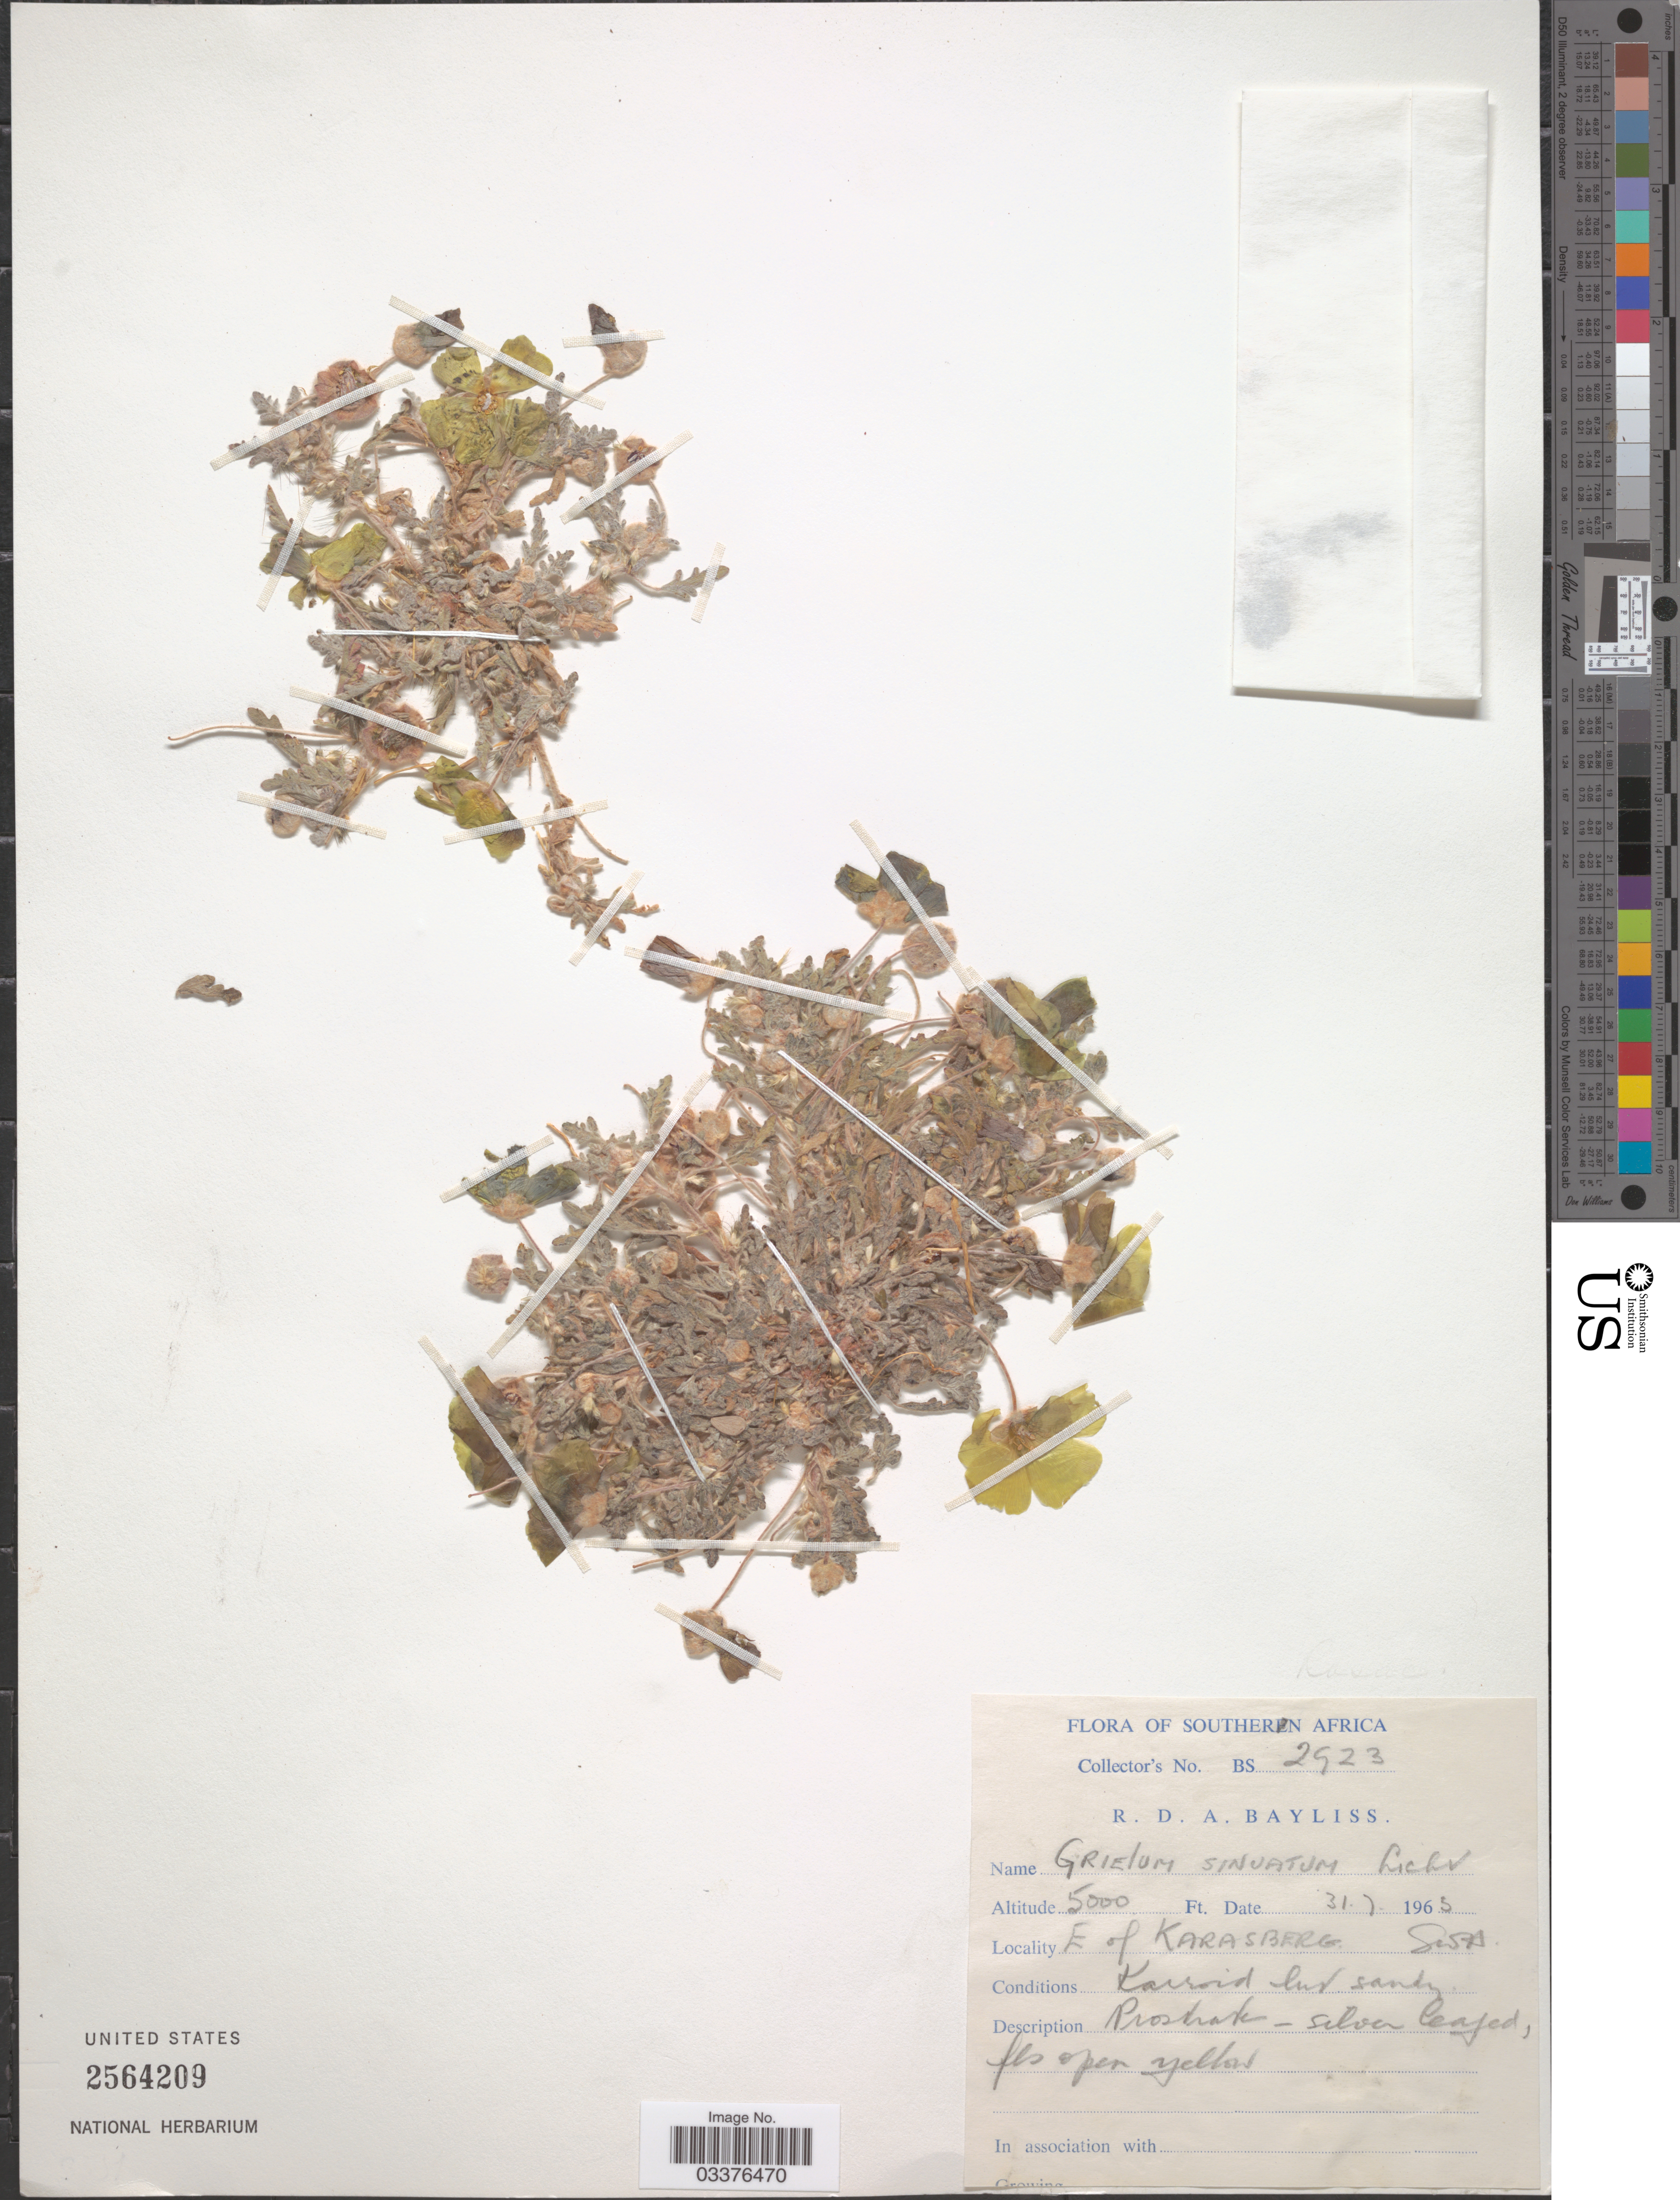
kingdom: Plantae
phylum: Tracheophyta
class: Magnoliopsida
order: Malvales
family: Neuradaceae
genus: Grielum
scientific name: Grielum sinuatum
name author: Licht. ex Burch.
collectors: R. Bayliss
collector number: BS 2923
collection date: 1963-07-31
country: Namibia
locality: Southern Africa. E of Karasberg. Sisa.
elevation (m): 1524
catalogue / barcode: US 2564209